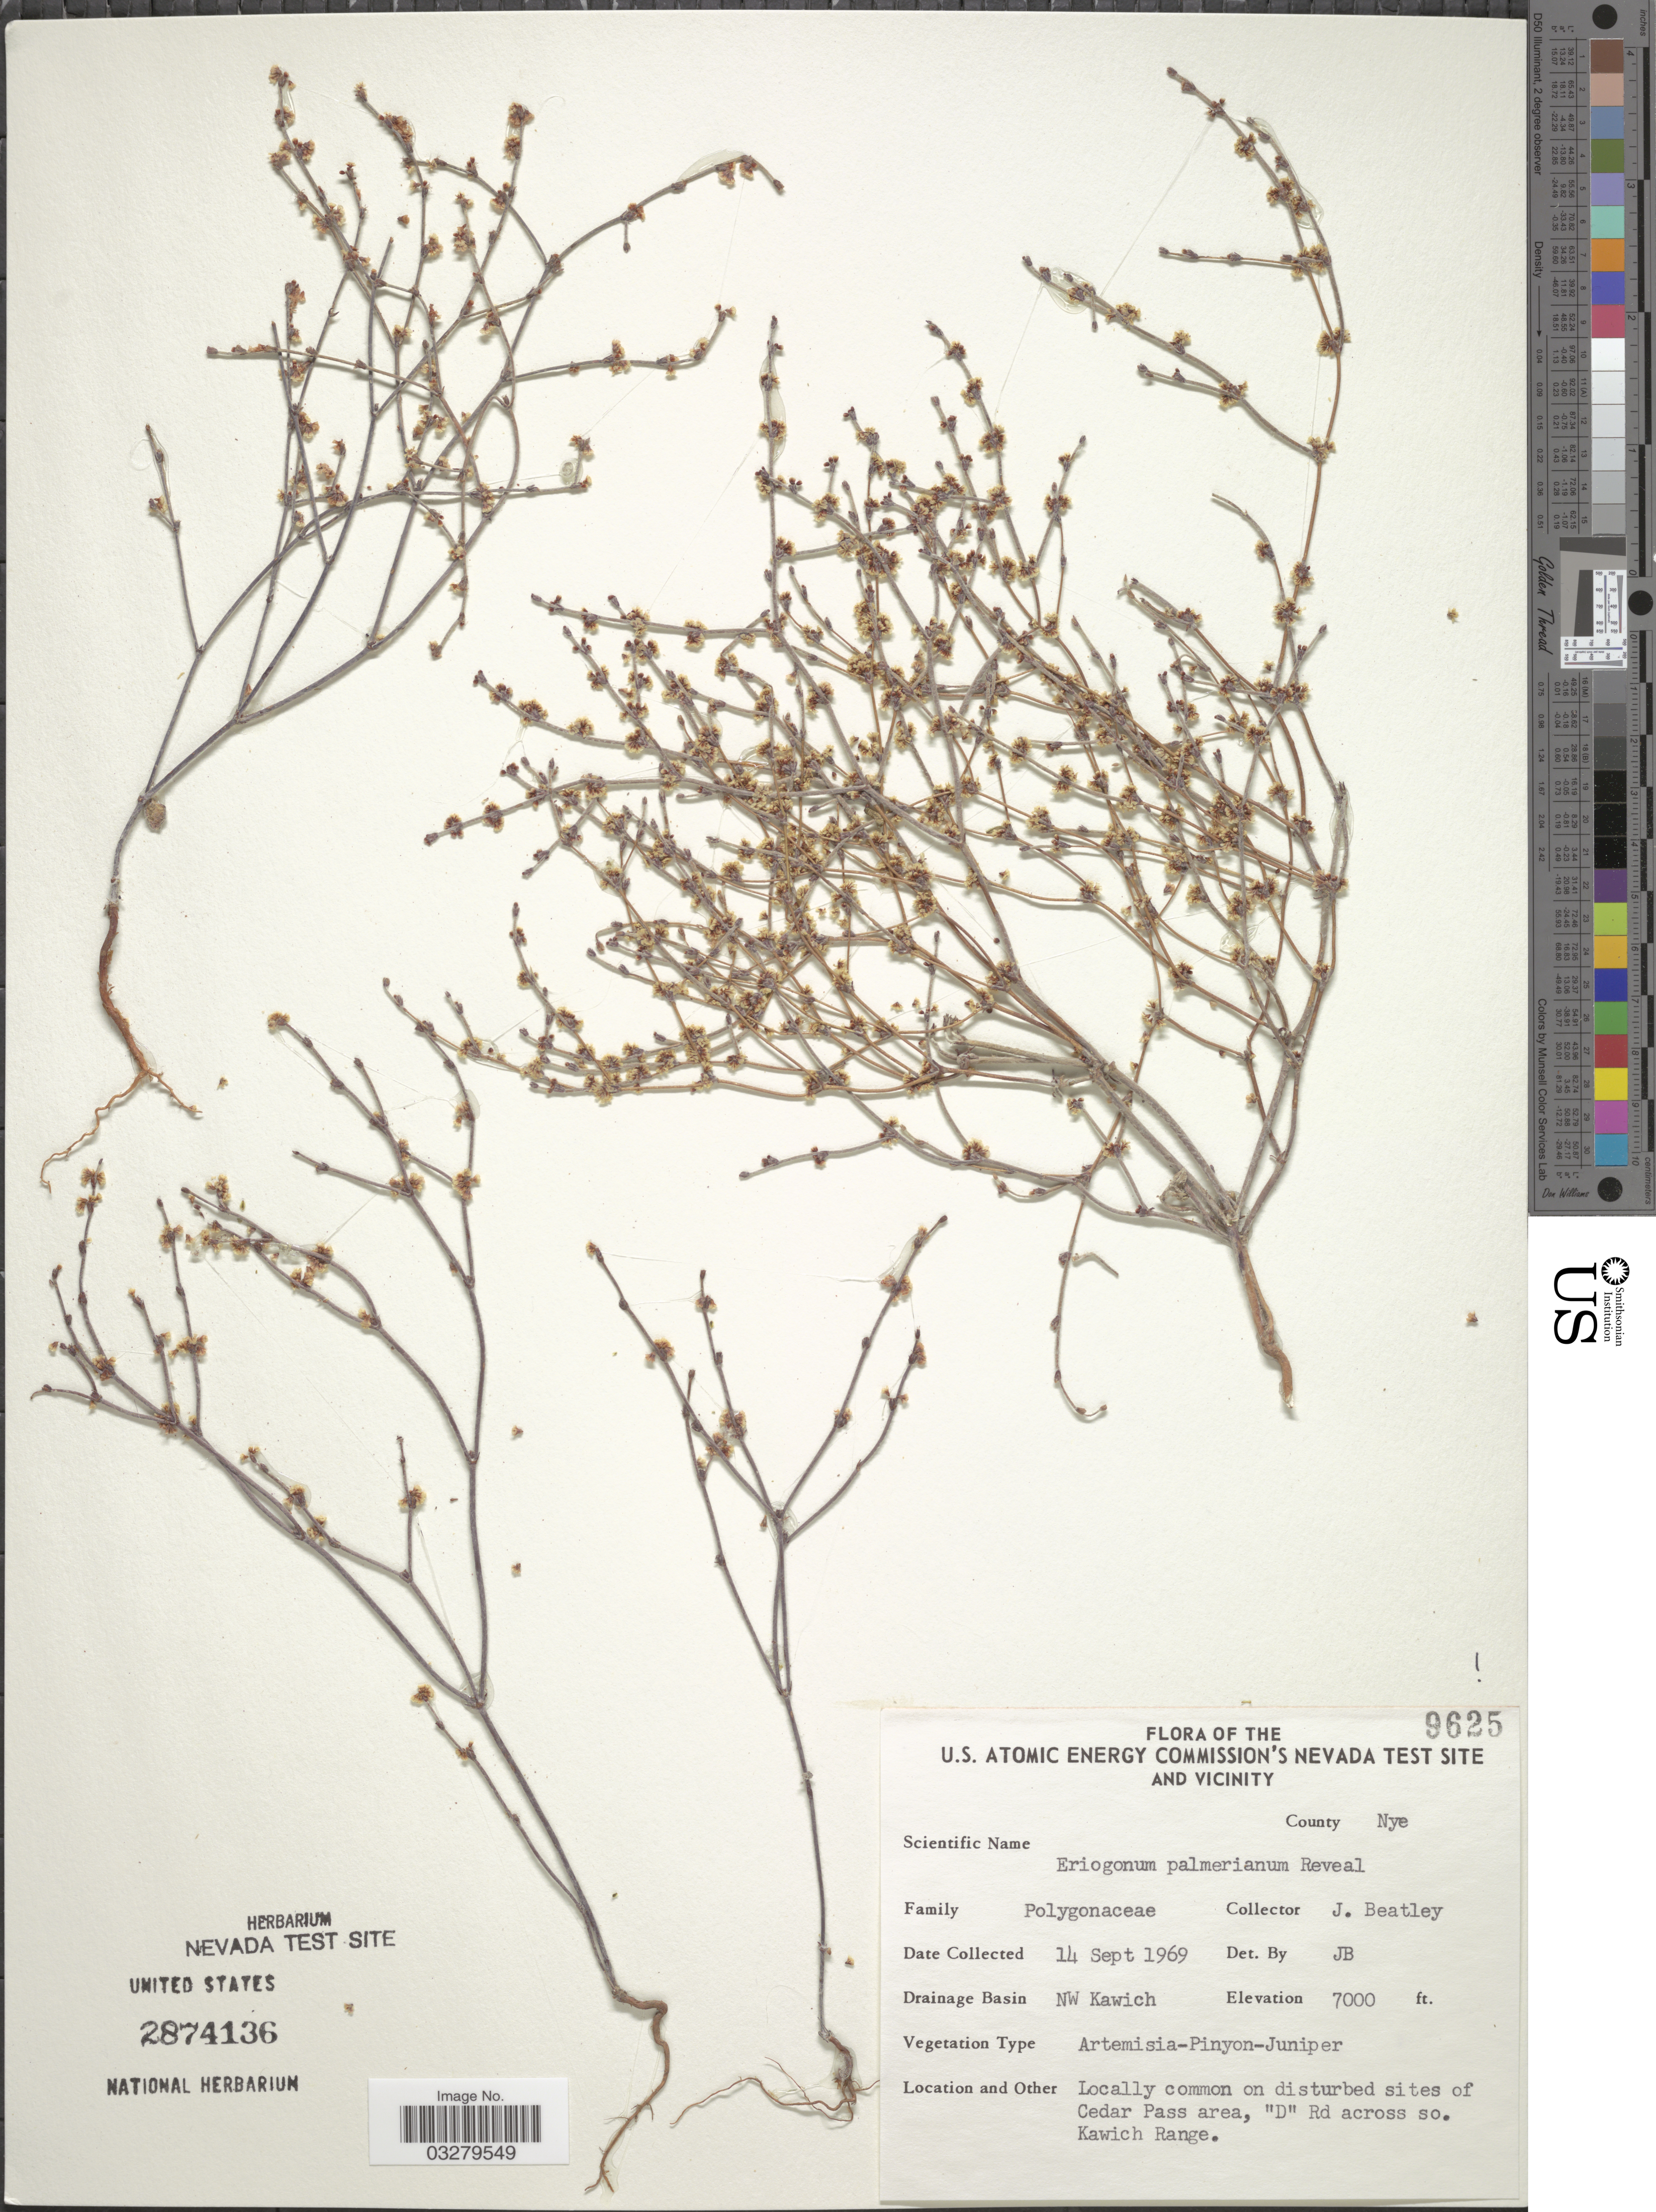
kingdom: Plantae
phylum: Tracheophyta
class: Magnoliopsida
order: Caryophyllales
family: Polygonaceae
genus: Eriogonum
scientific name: Eriogonum palmerianum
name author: Reveal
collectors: J. C. Beatley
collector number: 9625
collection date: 1969-09-14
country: United States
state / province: Nevada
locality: U.S. Atomic Energy Commission's Nevada Test Site and Vicinity. County Nye. Drainage Basin NW Kawich. Locally common on disturbed sites of Cedar Pass area, "D" Rd across so. Kawich Range.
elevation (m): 2134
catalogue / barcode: US 2874136